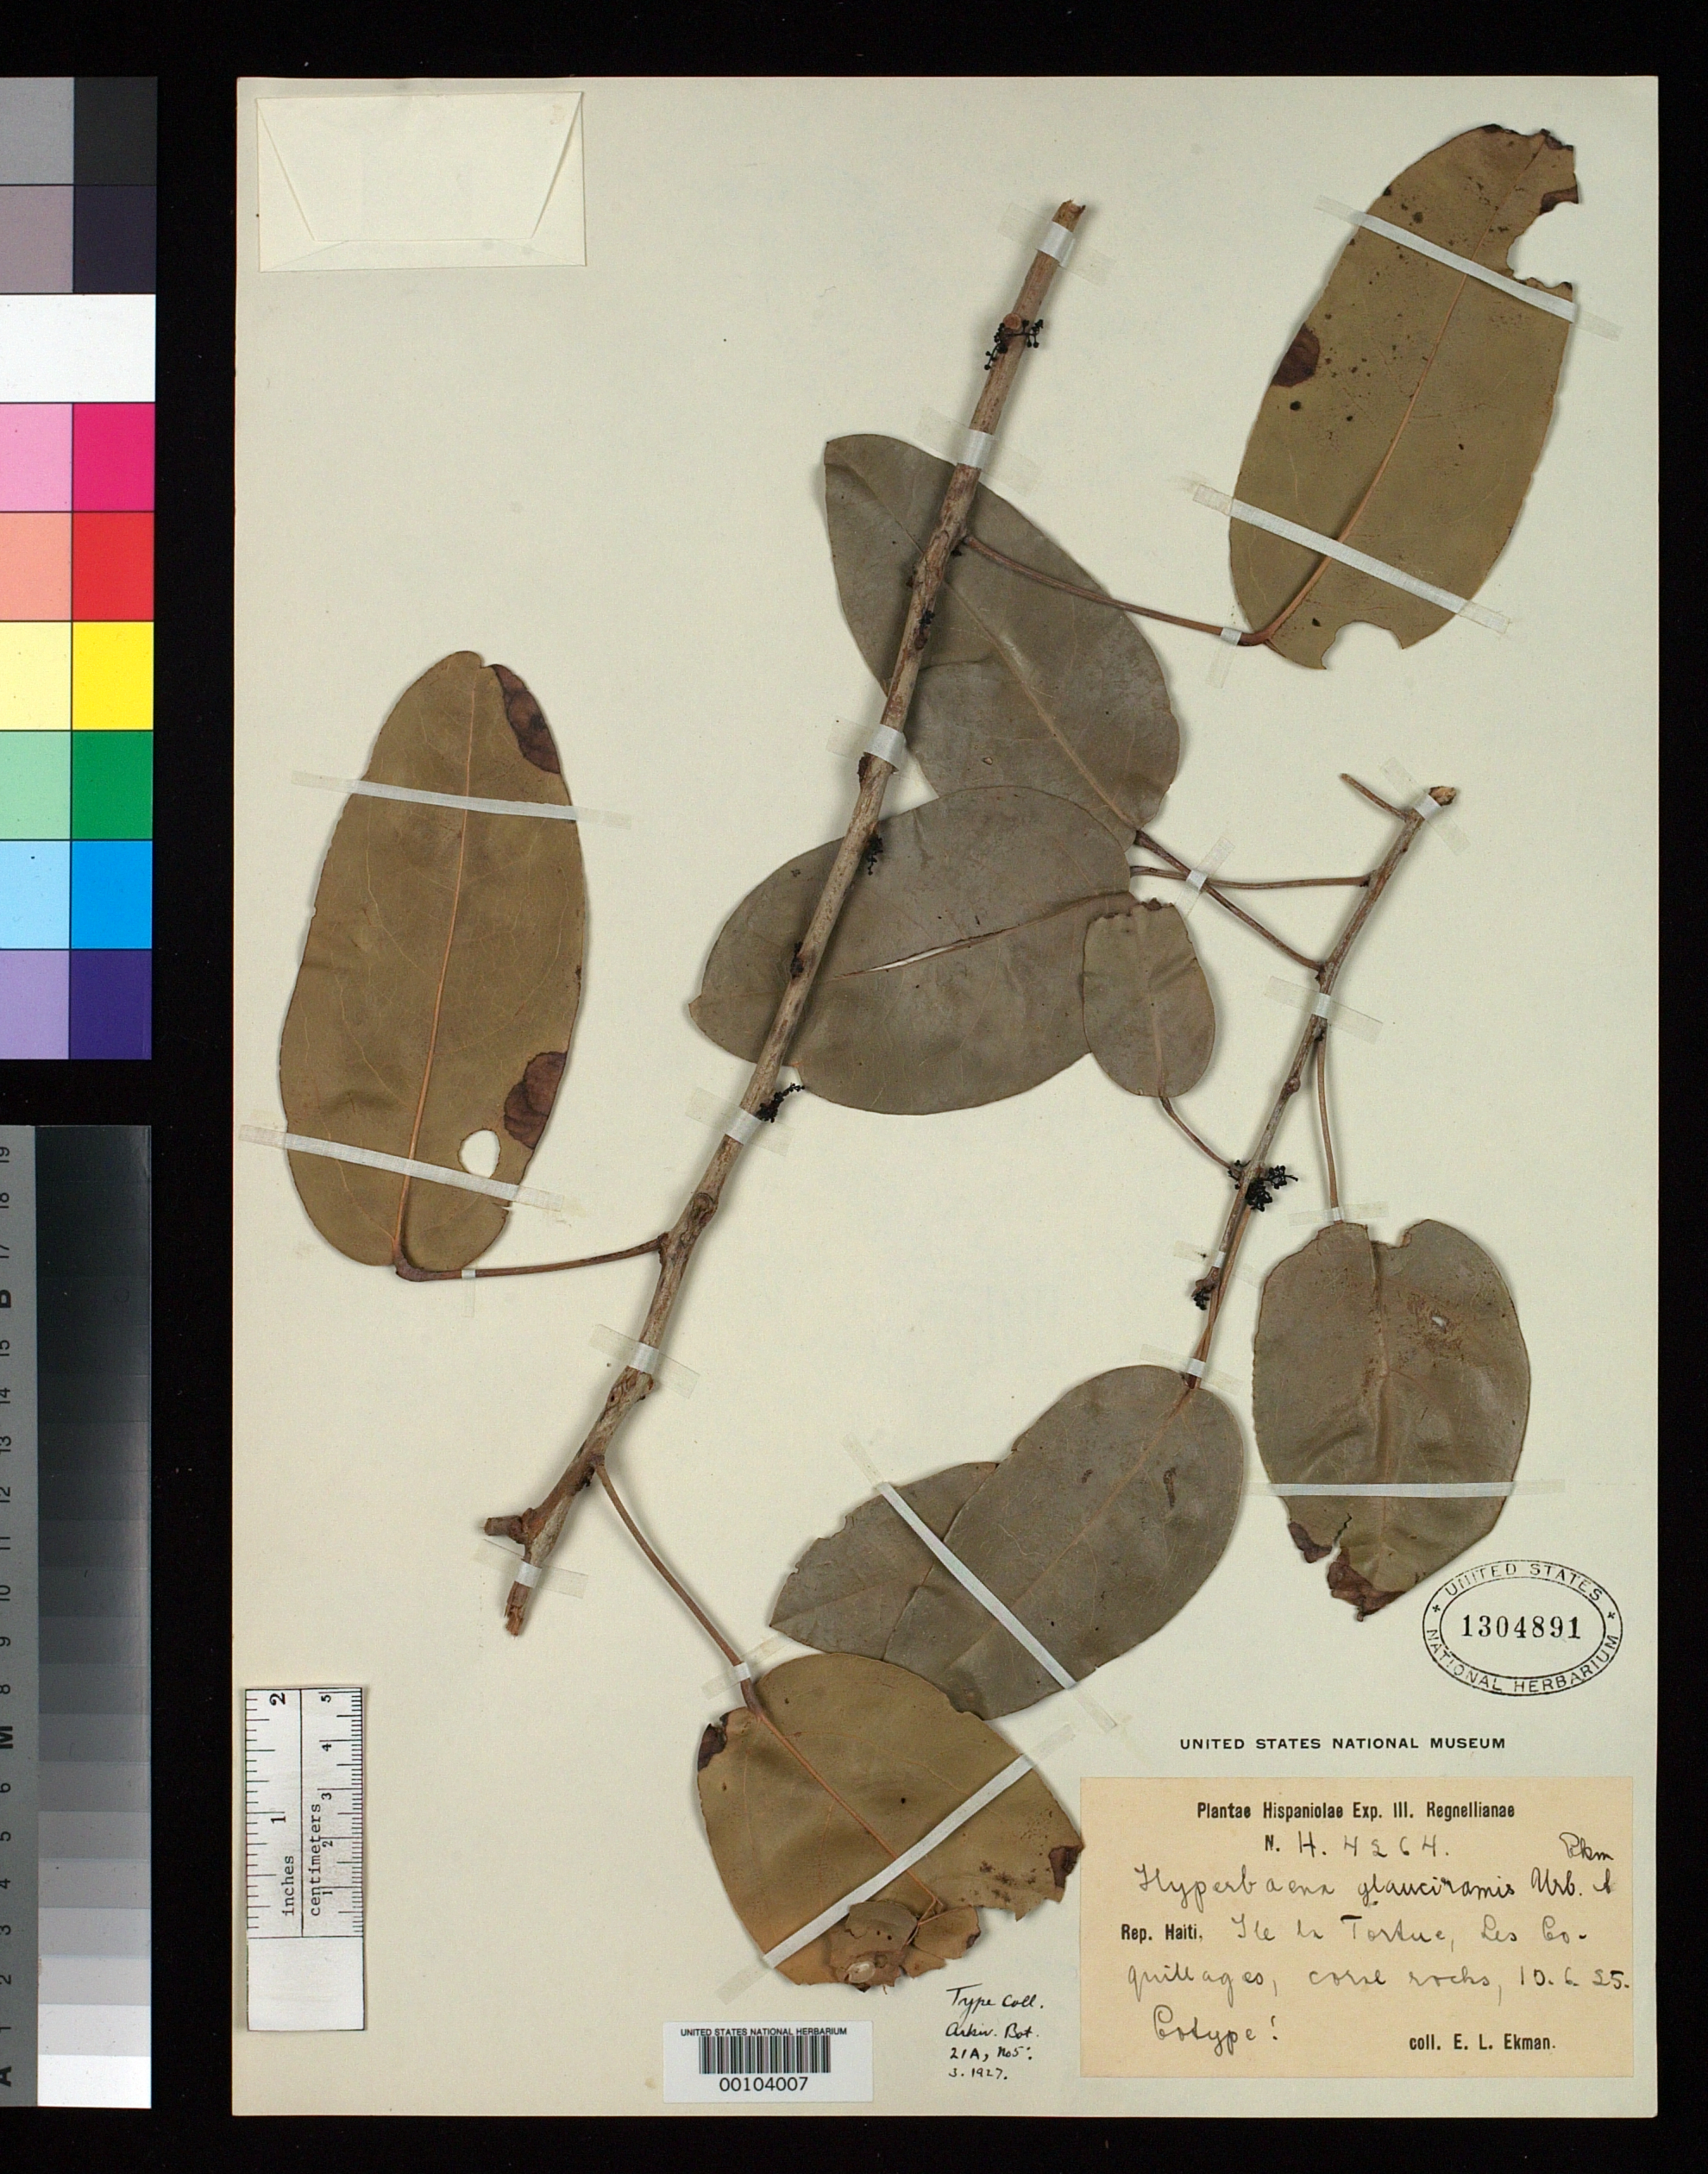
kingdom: Plantae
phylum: Tracheophyta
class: Magnoliopsida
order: Ranunculales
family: Menispermaceae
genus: Hyperbaena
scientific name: Hyperbaena glauciramis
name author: Urb. & Ekman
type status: Isotype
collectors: E. L. Ekman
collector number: H 4264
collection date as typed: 10 Jun 1925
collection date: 1925-06-10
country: Haiti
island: Hispaniola Island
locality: Insula La Tortue Adcoquillages.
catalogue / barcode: US 1304891